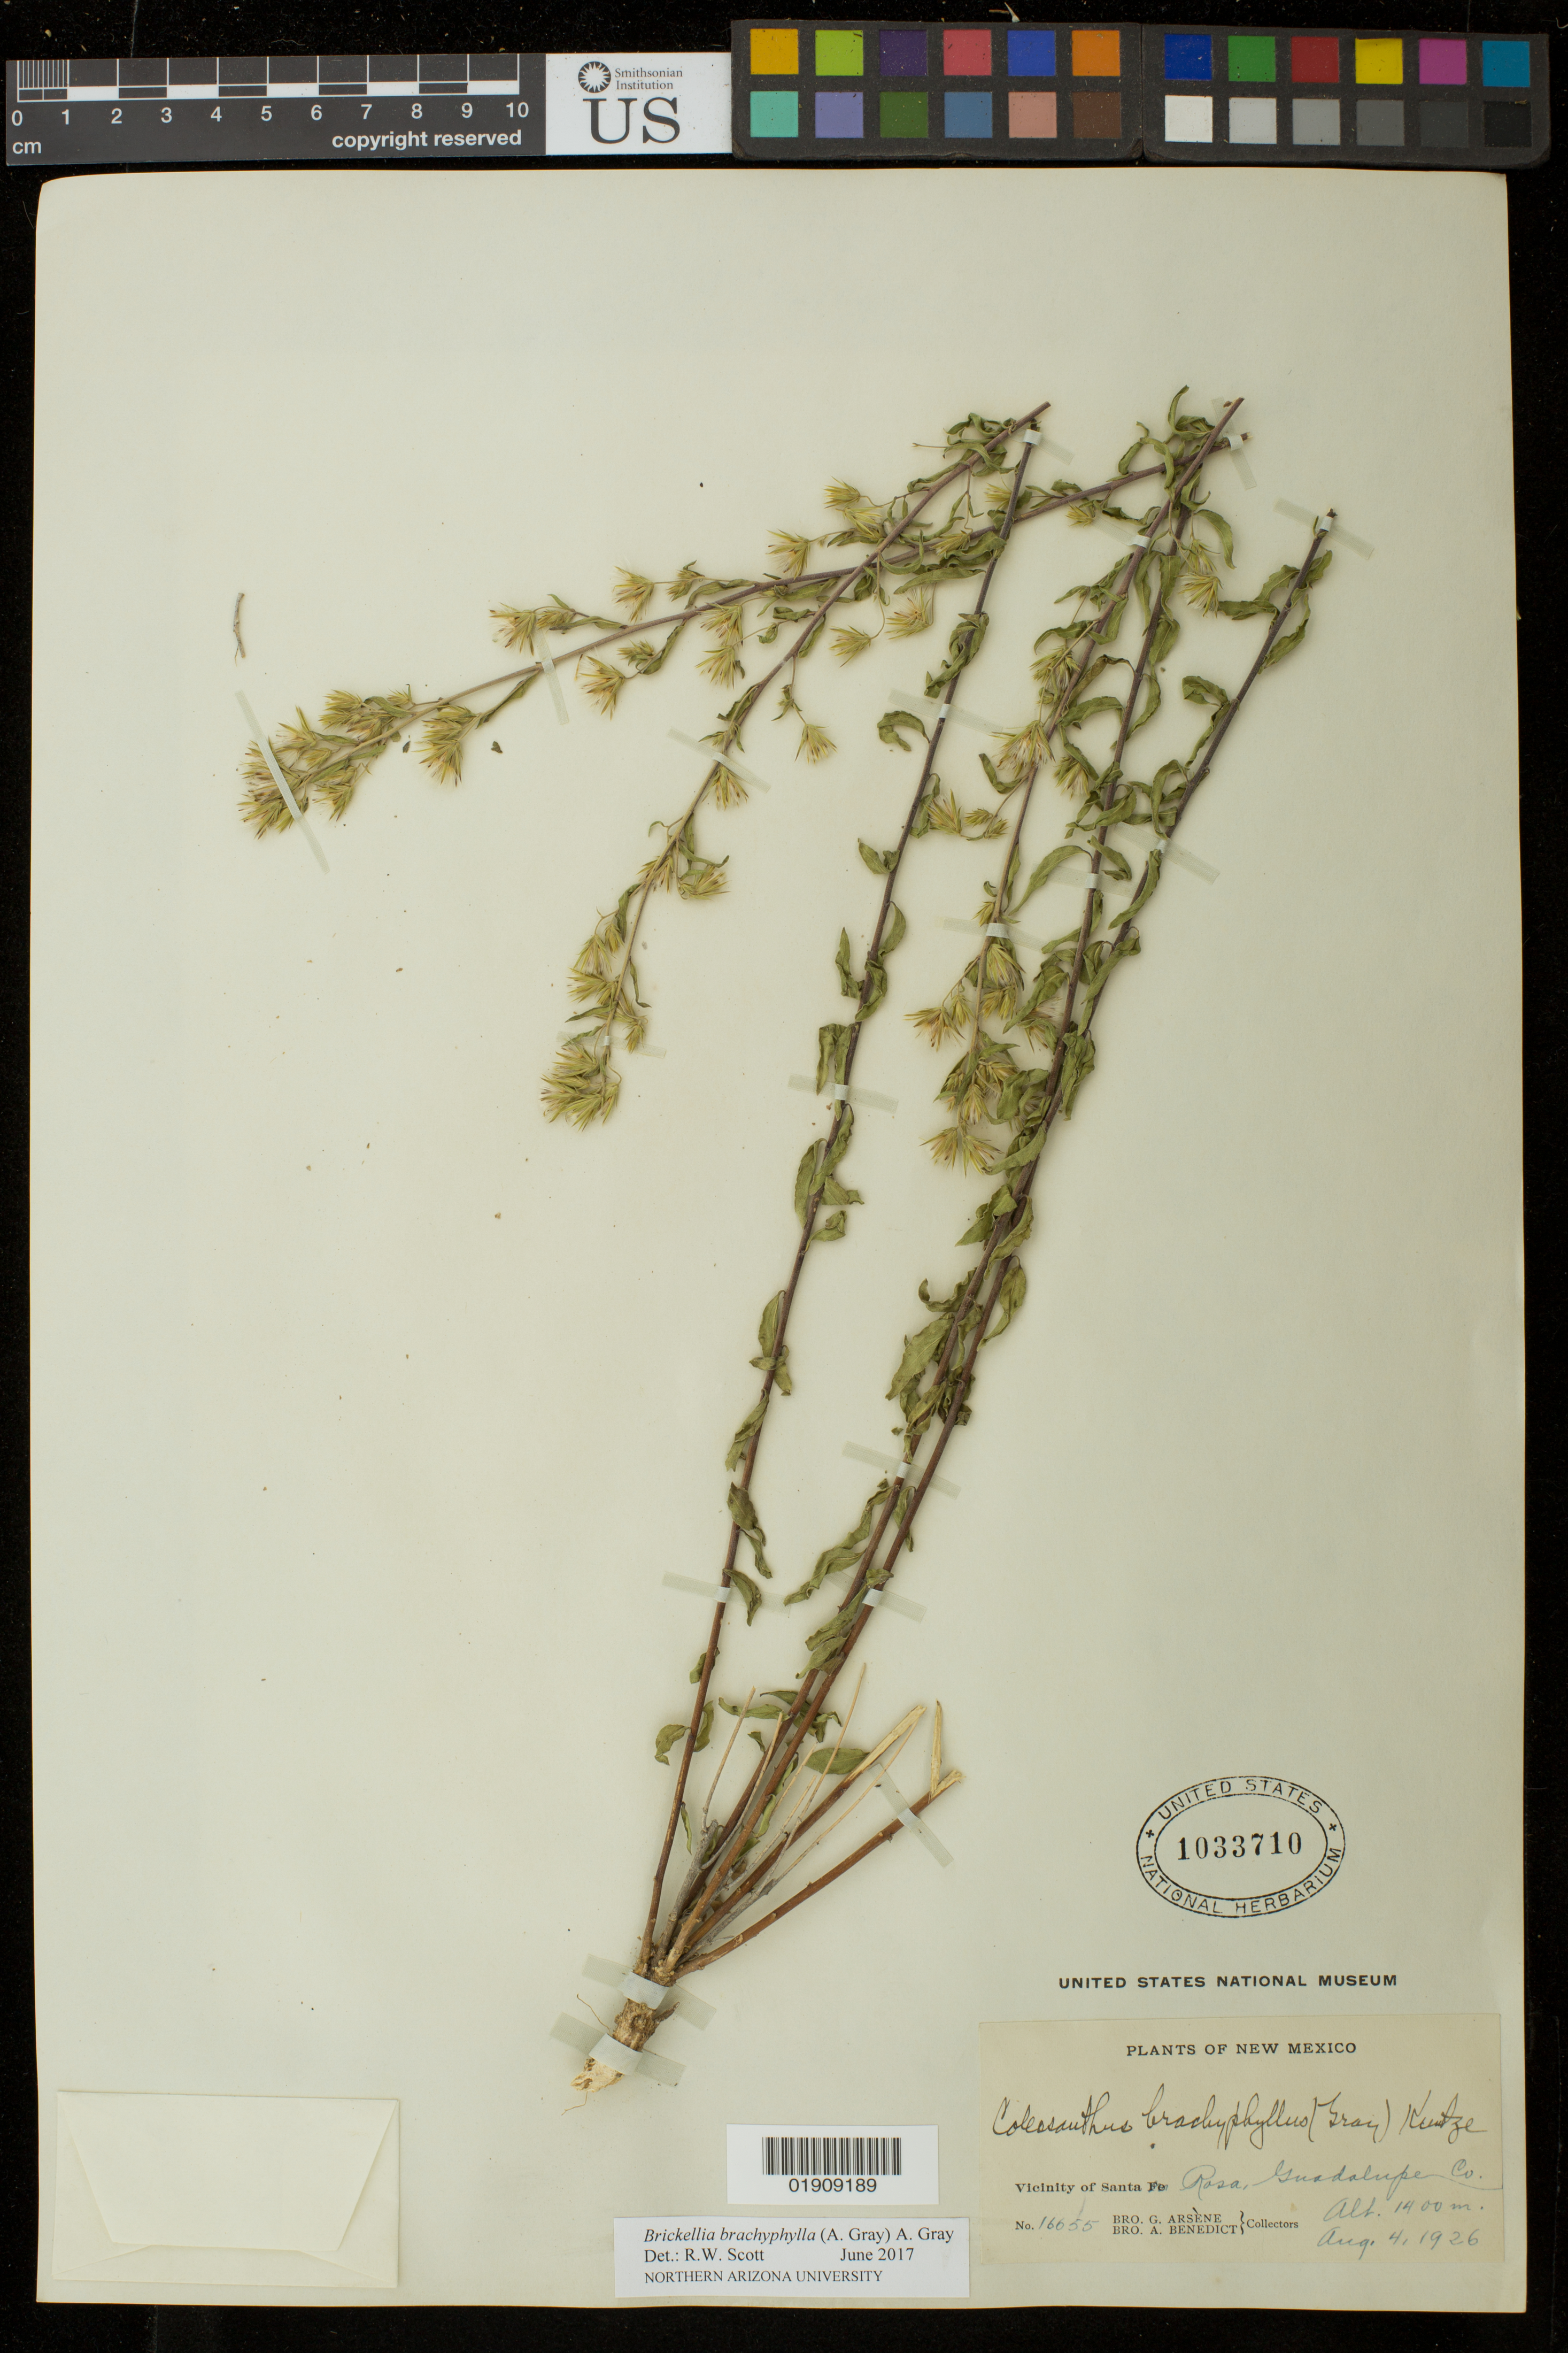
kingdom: Plantae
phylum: Tracheophyta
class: Magnoliopsida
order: Asterales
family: Asteraceae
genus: Brickellia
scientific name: Brickellia brachyphylla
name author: (A. Gray) A. Gray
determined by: Scott, R. W.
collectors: Bro. G. Arsène & Bro. Benedict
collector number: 16655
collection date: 1926-08-04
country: United States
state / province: New Mexico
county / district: Guadalupe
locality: Vicinity of Santa Rosa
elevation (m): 1400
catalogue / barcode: US 1033710